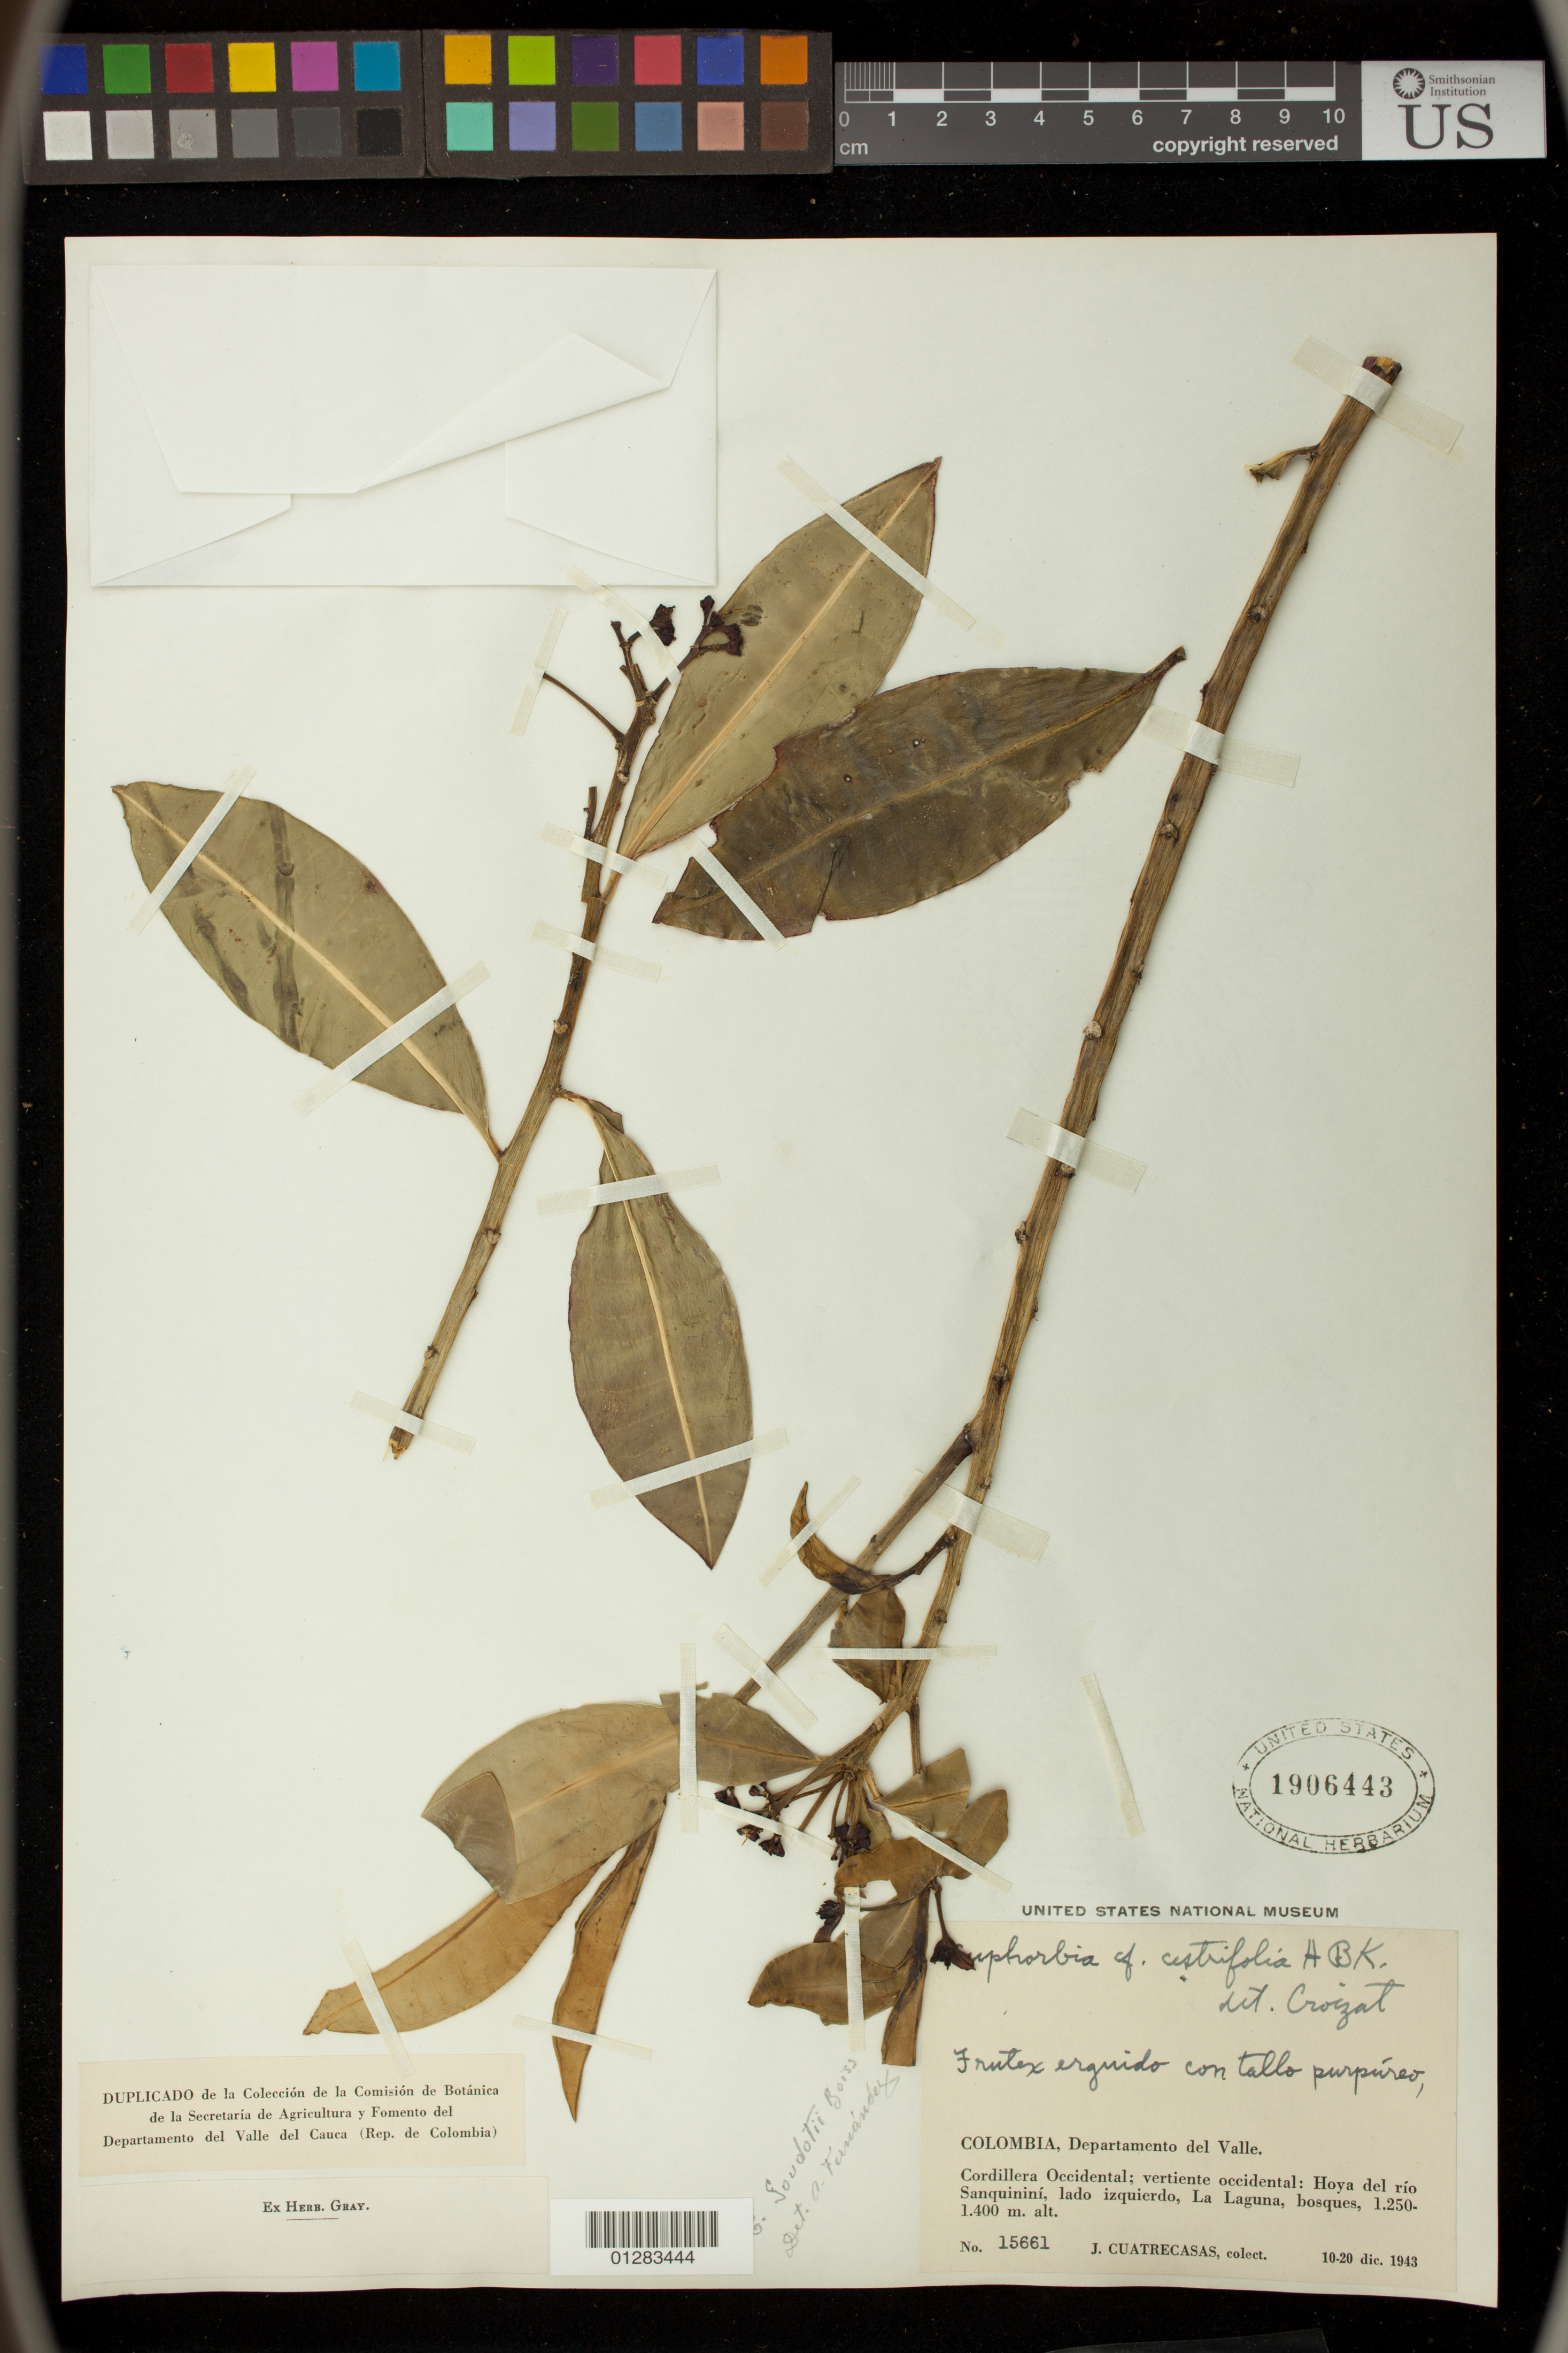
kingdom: Plantae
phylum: Tracheophyta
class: Magnoliopsida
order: Malpighiales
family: Euphorbiaceae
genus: Euphorbia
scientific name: Euphorbia laurifolia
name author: Juss. ex Lam.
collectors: J. Cuatrecasas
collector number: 15661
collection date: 1943-12-10/1943-12-20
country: Colombia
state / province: Valle del Cauca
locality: Cordillera Occidental; vertiente occidental; Hoya del rio Sanquinini, lado izquierdo, La Laguna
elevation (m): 1250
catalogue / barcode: US 1906443